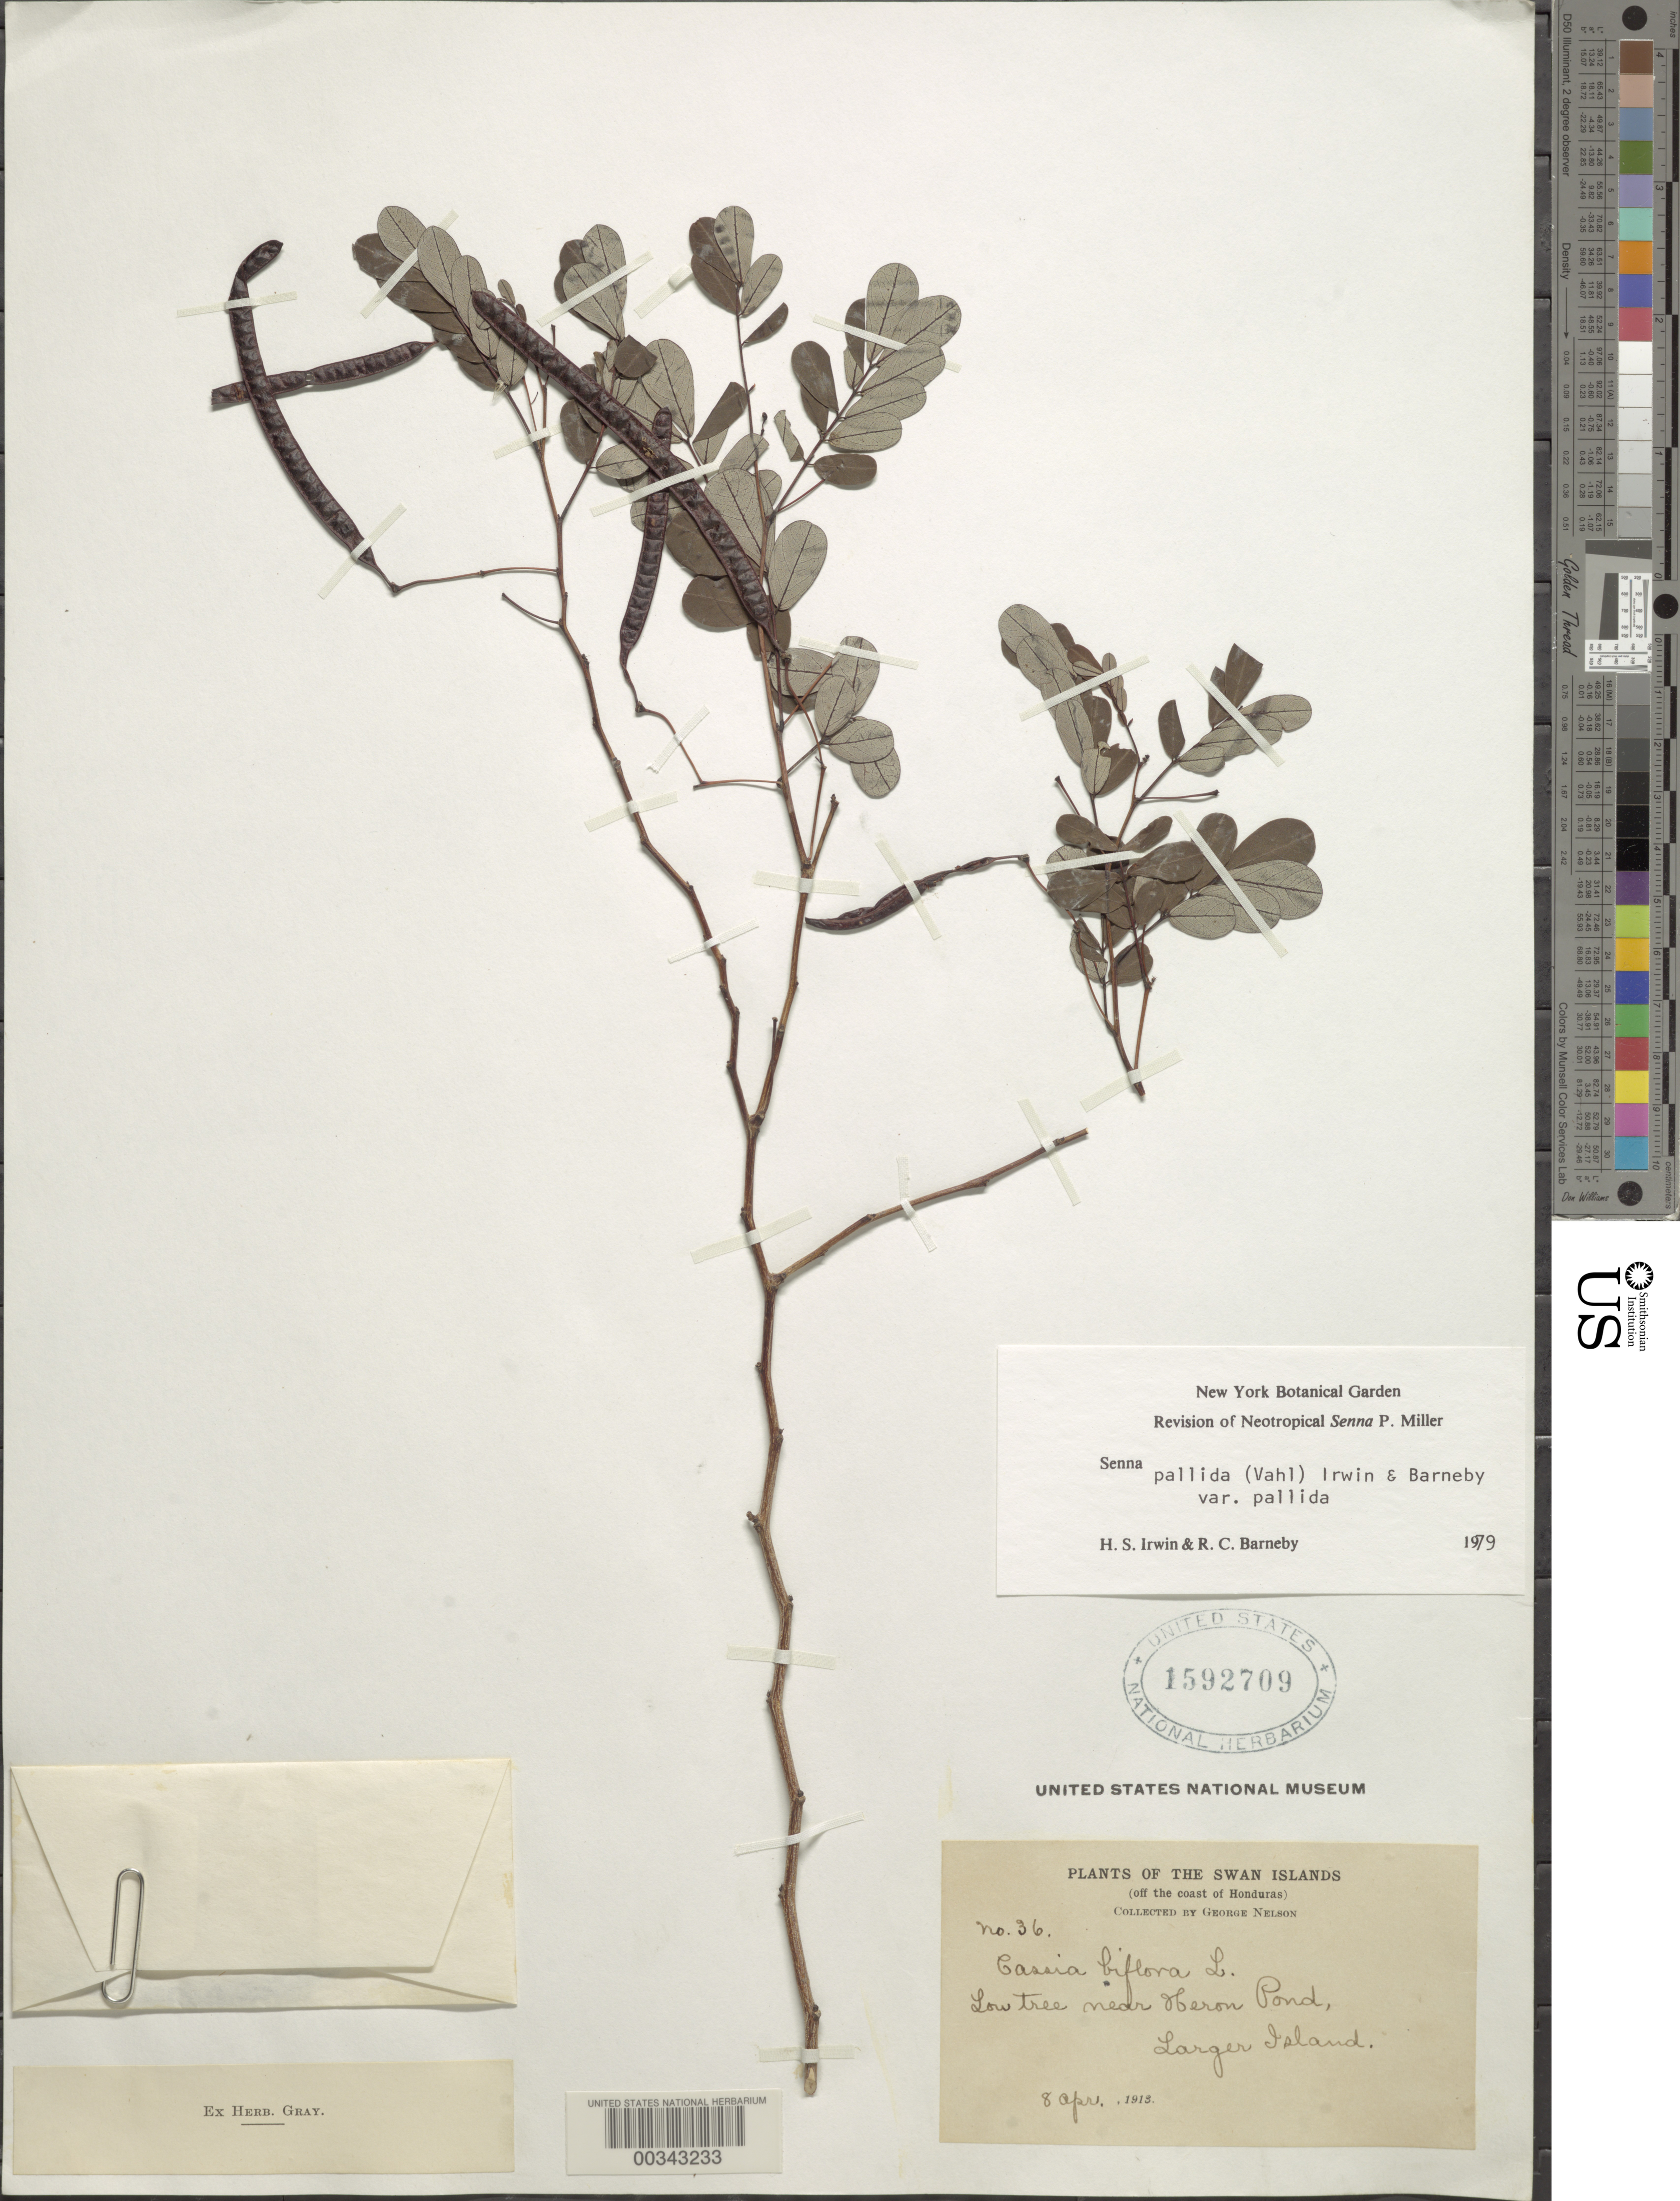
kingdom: Plantae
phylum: Tracheophyta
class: Magnoliopsida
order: Fabales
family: Fabaceae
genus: Senna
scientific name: Senna pallida var. pallida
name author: (Vahl) H.S. Irwin & Barneby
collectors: G. Nelson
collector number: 36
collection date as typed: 08 Apr 1913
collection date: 1913-04-08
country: Honduras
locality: Swan islands, near heron pond, larger island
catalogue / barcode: US 1592709